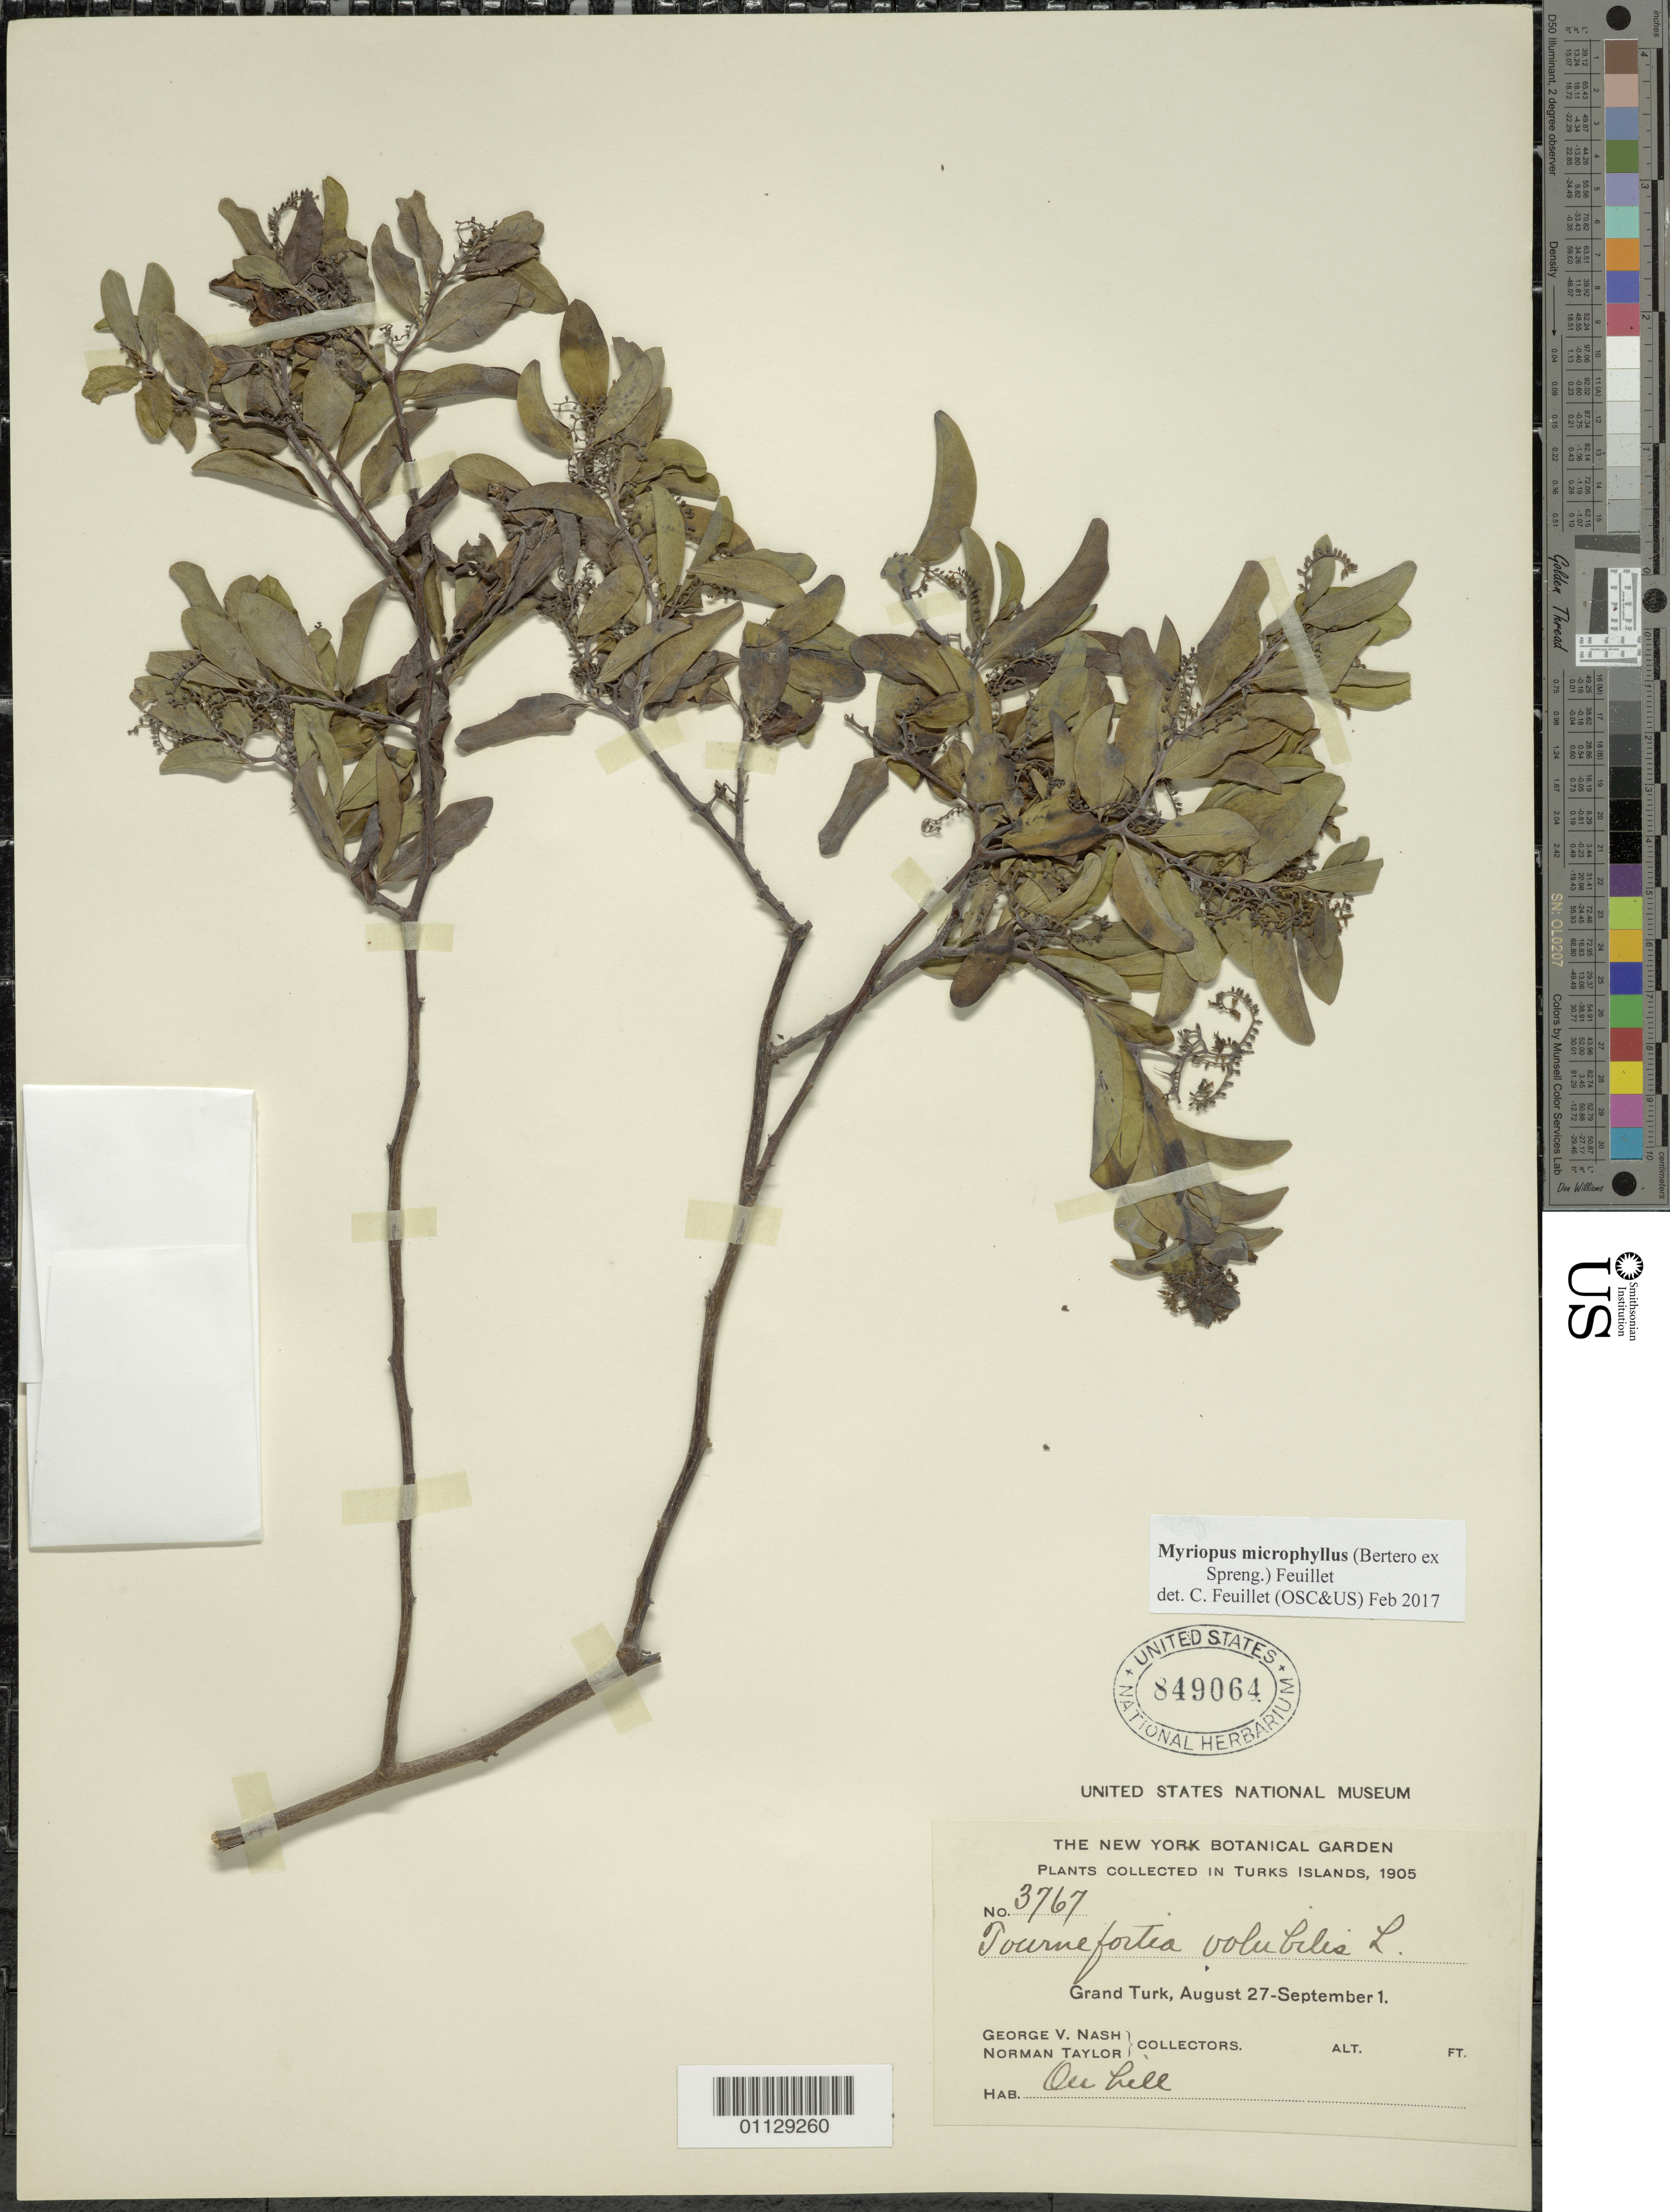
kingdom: Plantae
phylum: Tracheophyta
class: Magnoliopsida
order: Boraginales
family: Heliotropiaceae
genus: Myriopus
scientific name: Myriopus microphyllus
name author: (Bertero ex Spreng.) Feuillet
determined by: Feuillet, C.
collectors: G. V. Nash & N. Taylor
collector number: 3767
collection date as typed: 27 Aug 1905 to 01 Sep 1905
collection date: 1905-08-27/1905-09-01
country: Turks and Caicos Islands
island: Grand Turk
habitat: On hill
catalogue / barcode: US 849064